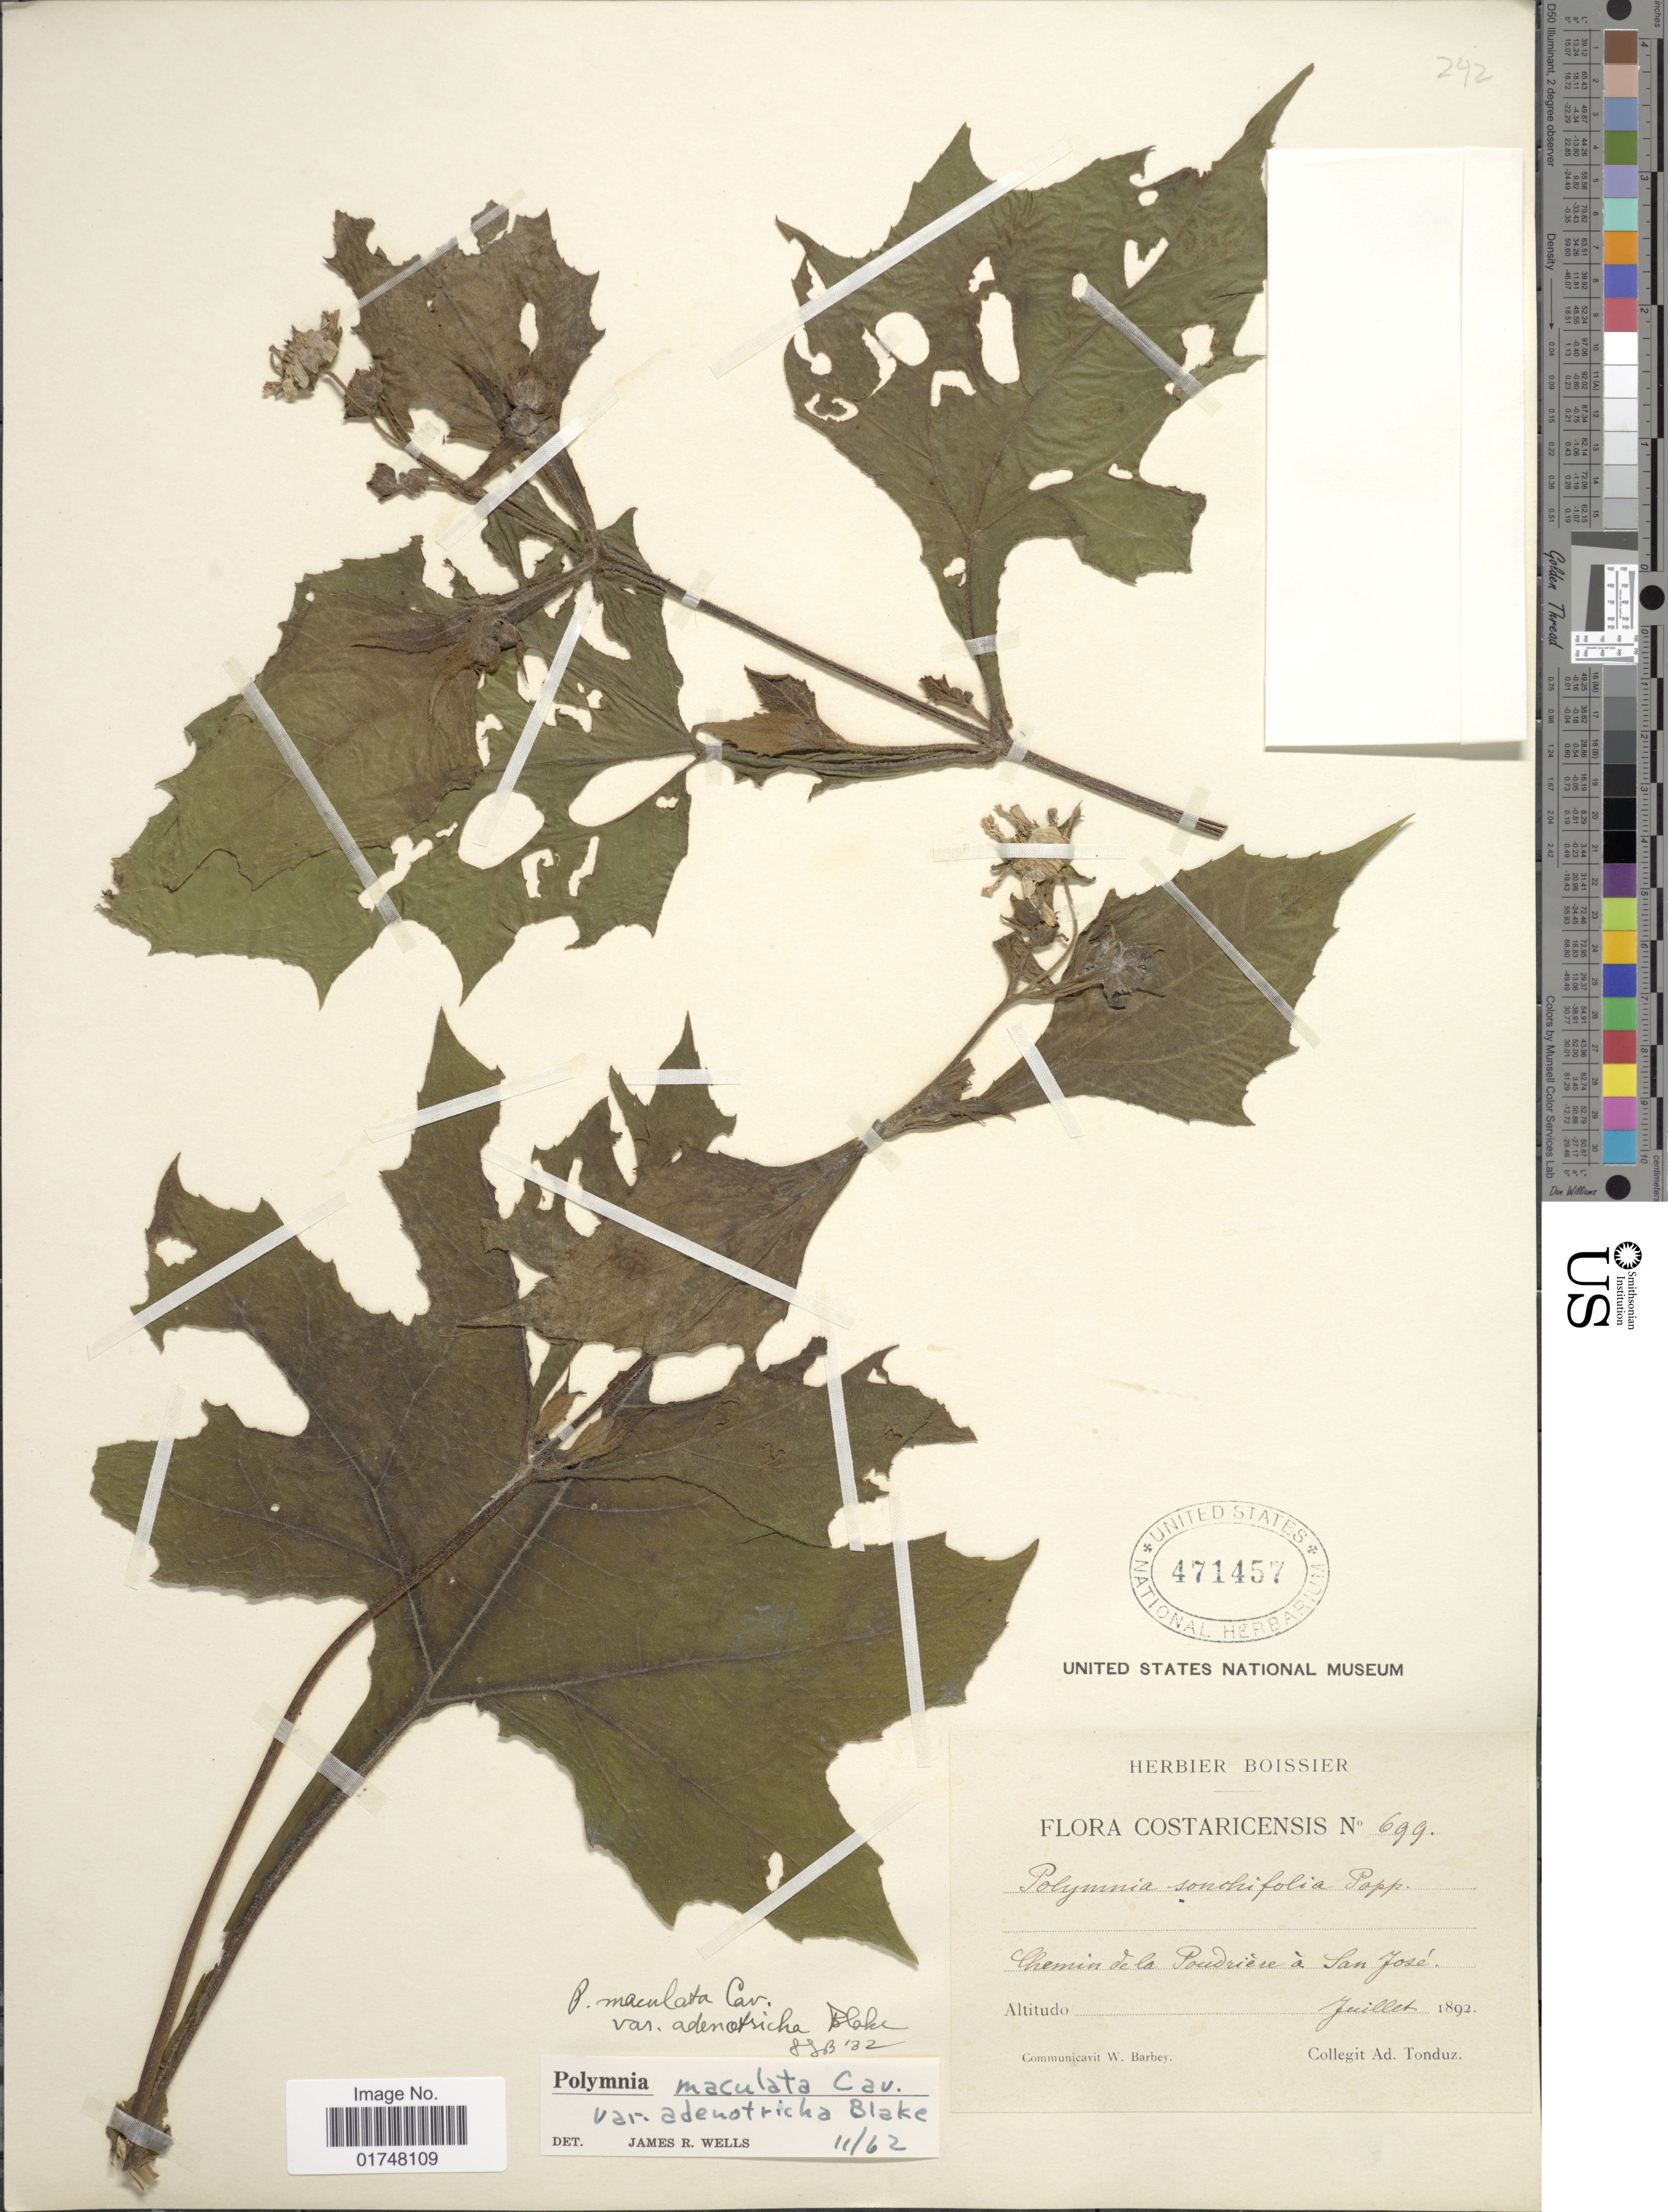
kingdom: Plantae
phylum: Tracheophyta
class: Magnoliopsida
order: Asterales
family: Asteraceae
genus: Smallanthus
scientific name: Smallanthus maculatus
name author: (Cav.) H. Rob.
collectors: A. Tonduz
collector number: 699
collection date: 1892-07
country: Costa Rica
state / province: San José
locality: Chemin de la Poudriere a San Jose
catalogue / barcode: US 471457